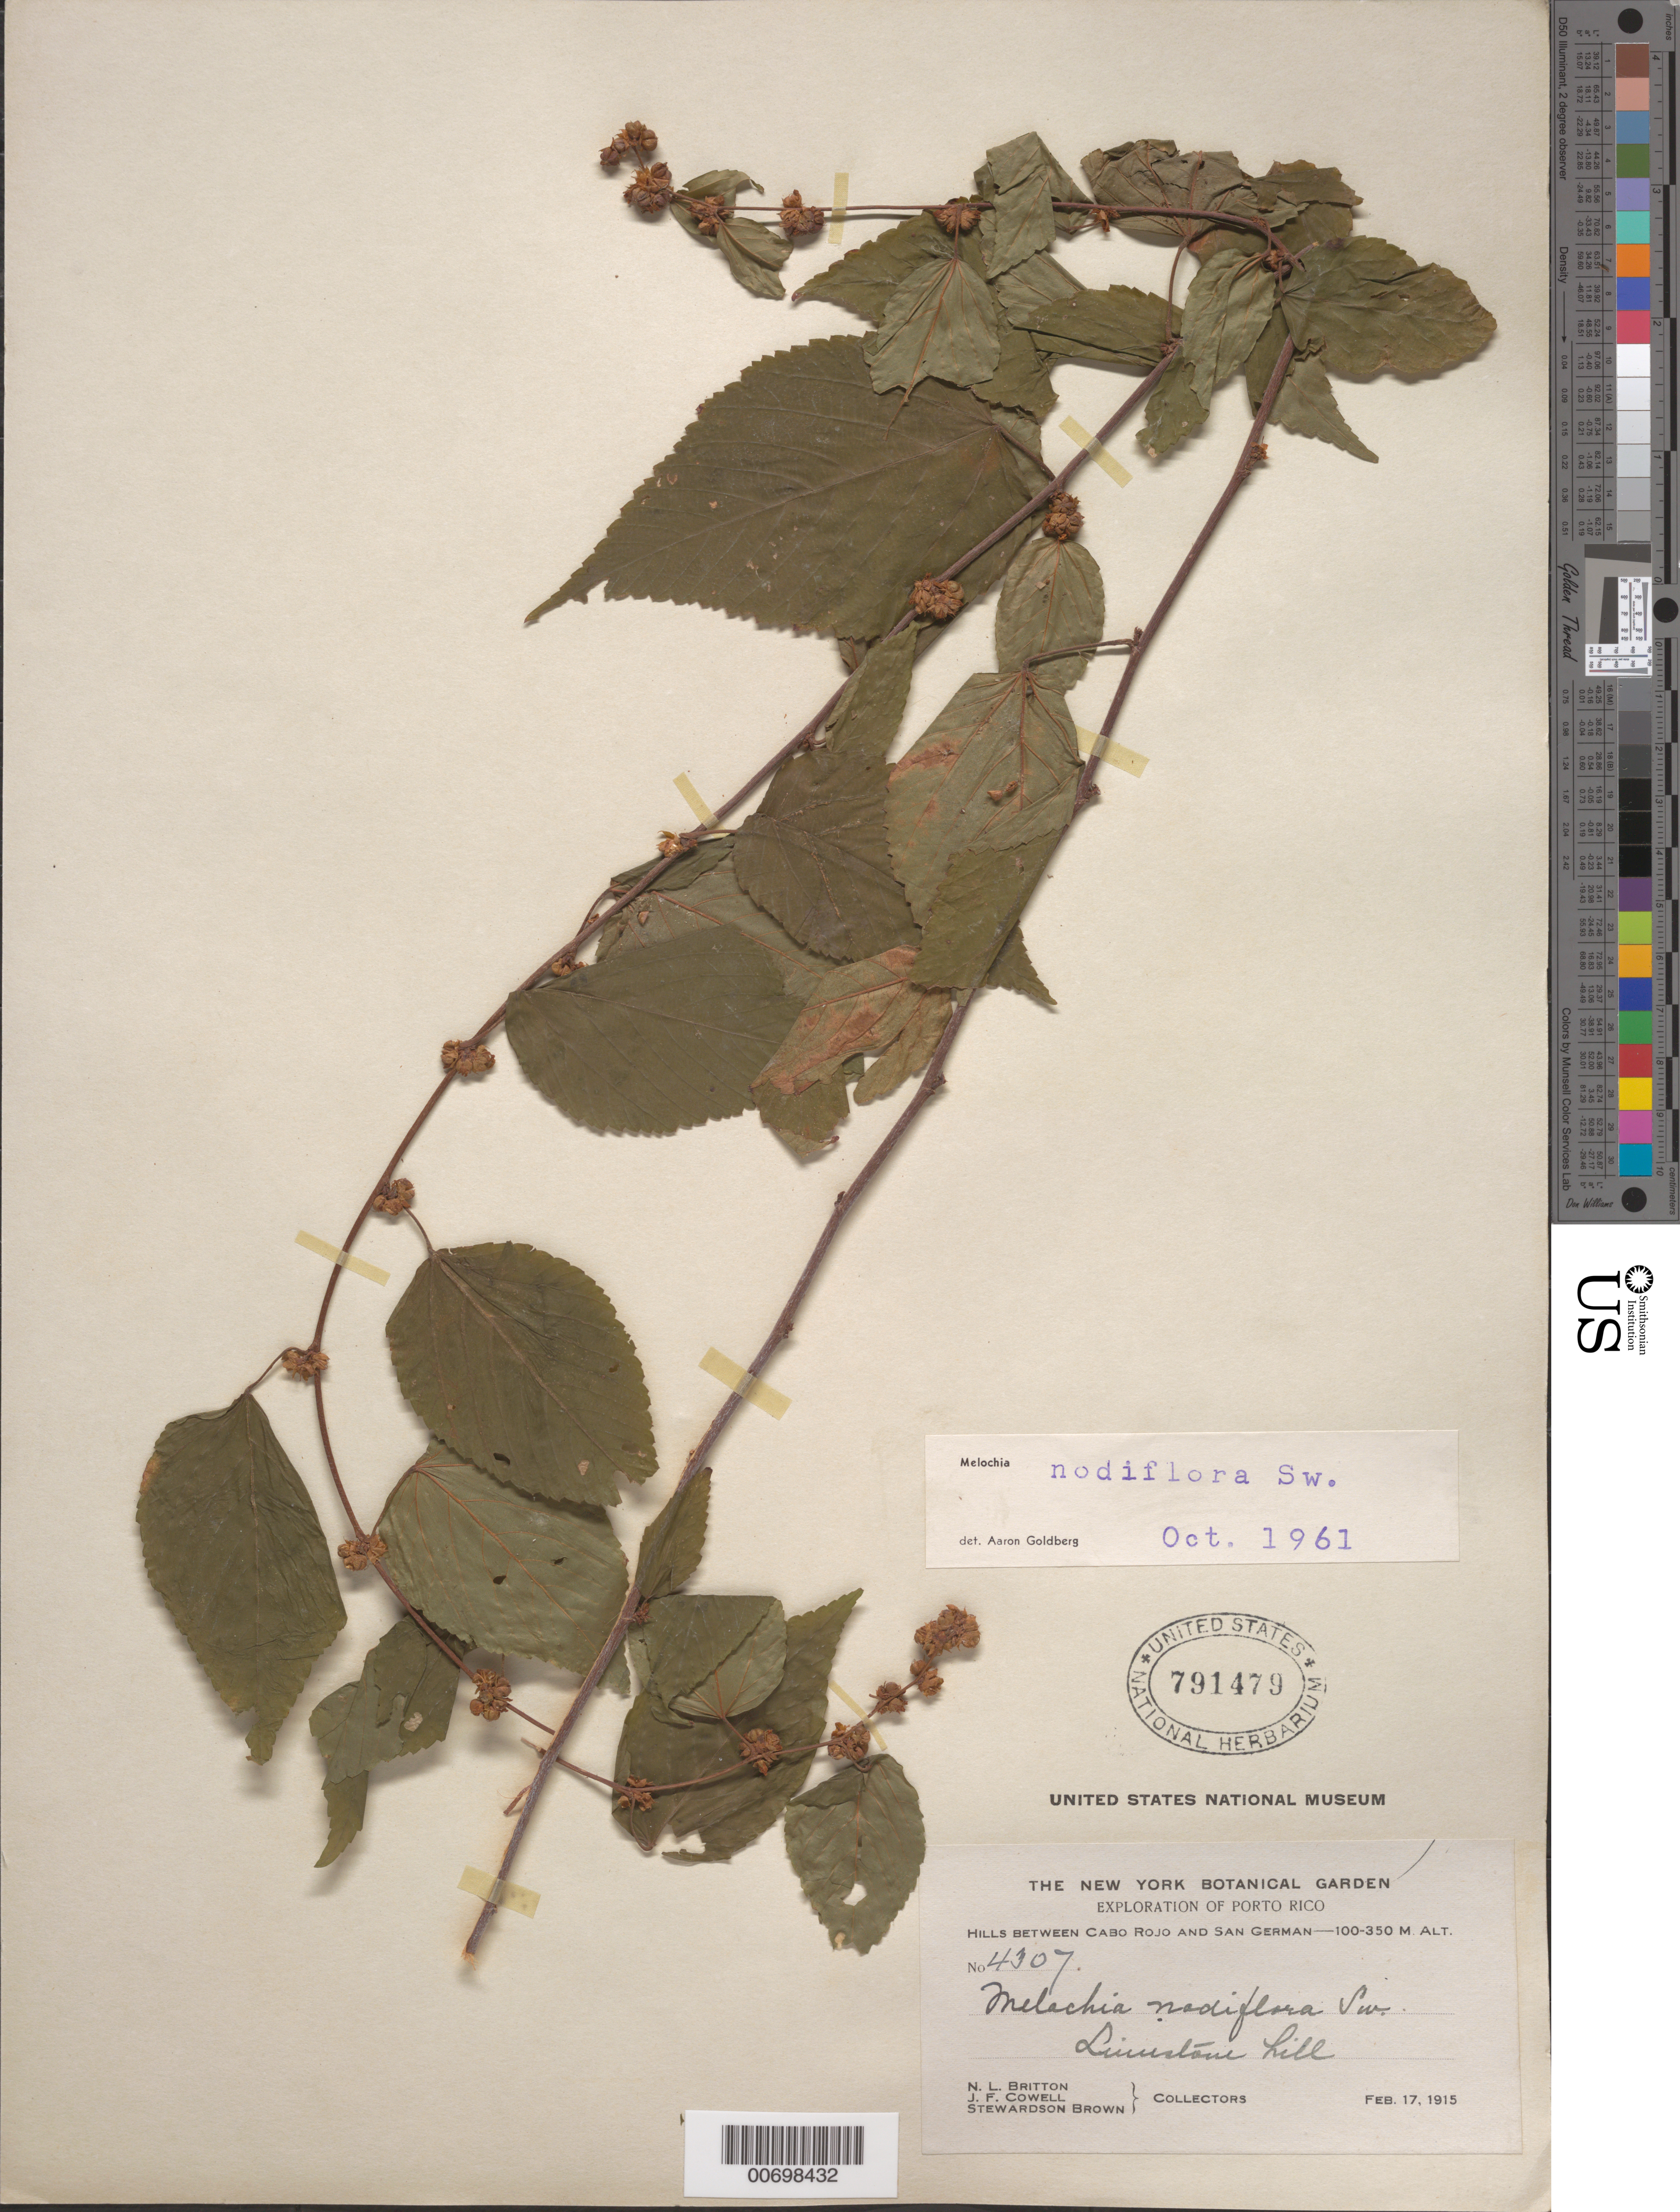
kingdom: Plantae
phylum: Tracheophyta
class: Magnoliopsida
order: Malvales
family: Malvaceae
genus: Melochia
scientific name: Melochia nodiflora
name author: Sw.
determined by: Goldberg, Aaron, (US), NMNH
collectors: N. Britton, J. F. Cowell & S. Brown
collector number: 4307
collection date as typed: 17 Feb 1915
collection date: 1915-02-17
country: Puerto Rico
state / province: Cabo Rojo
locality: Cabo Rojo and San German, hills btw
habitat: Limestone hill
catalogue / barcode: US 791479